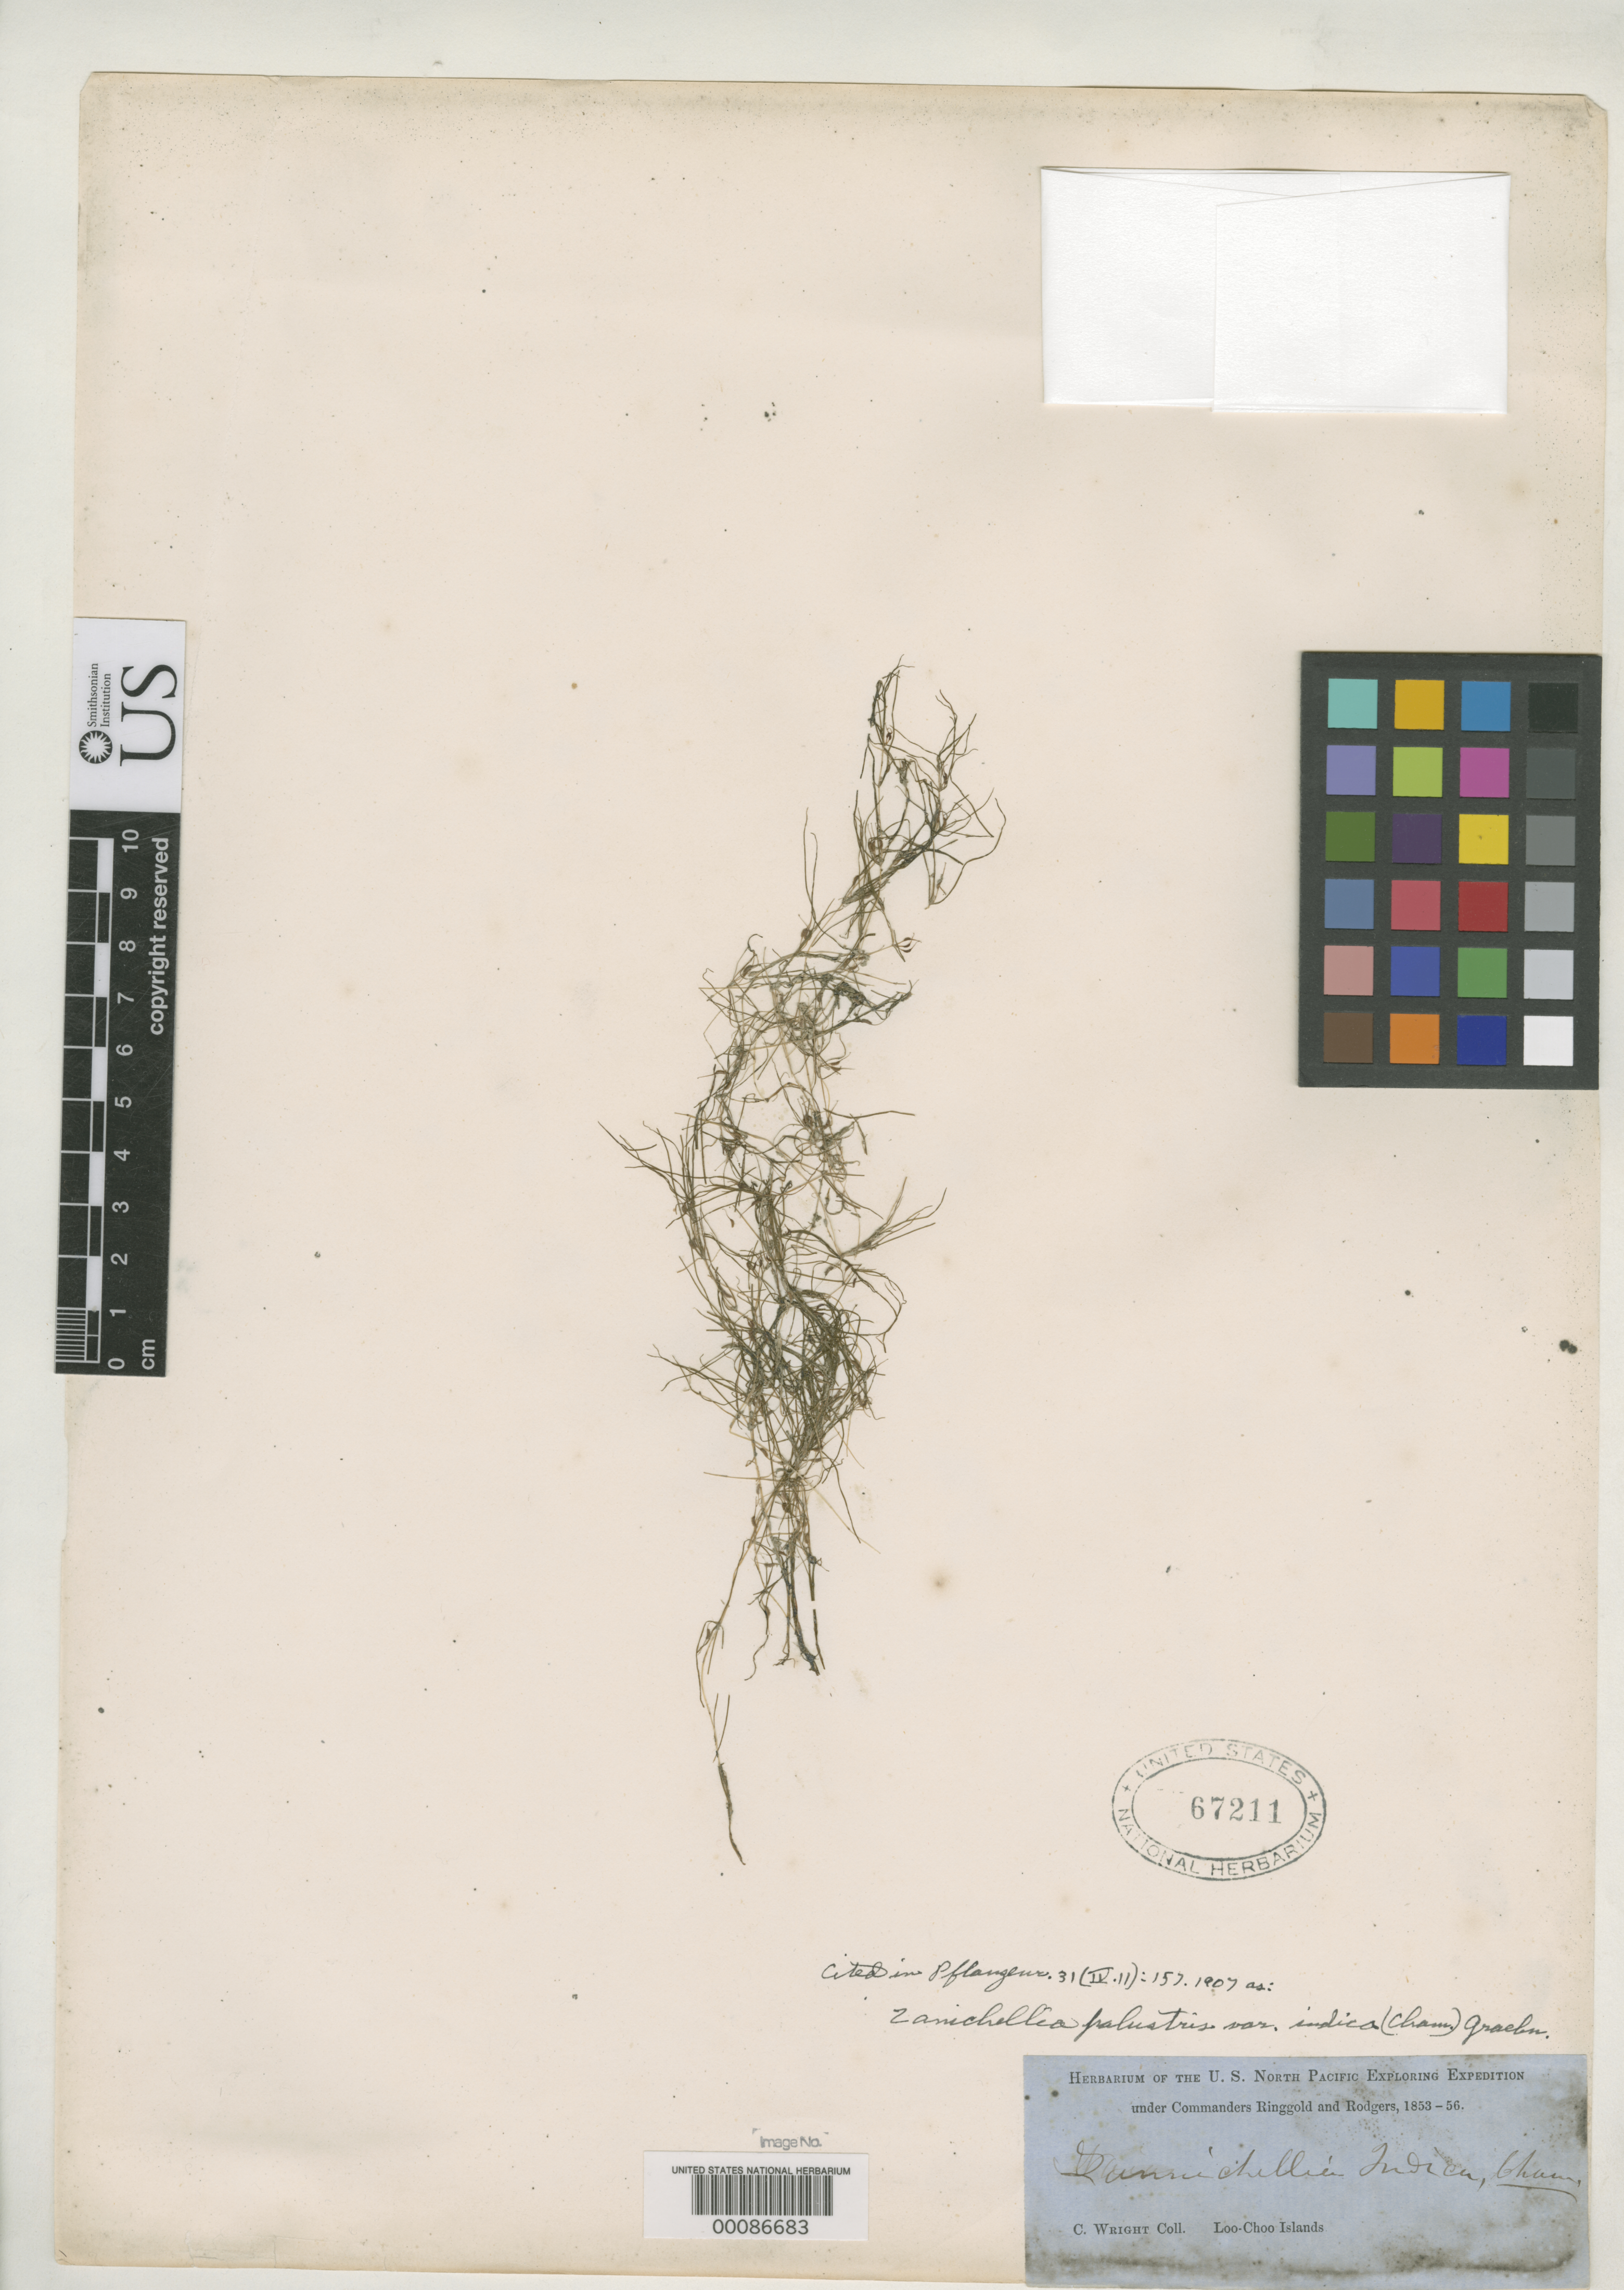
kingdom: Plantae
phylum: Tracheophyta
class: Liliopsida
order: Alismatales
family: Potamogetonaceae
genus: Zannichellia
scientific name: Zannichellia indica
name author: Cham. ex Morong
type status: Isotype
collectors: C. Wright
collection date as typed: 1853 to -- --- 1856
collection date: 1853/1856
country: Japan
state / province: Okinawa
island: Ryukyu Is.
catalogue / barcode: US 67211